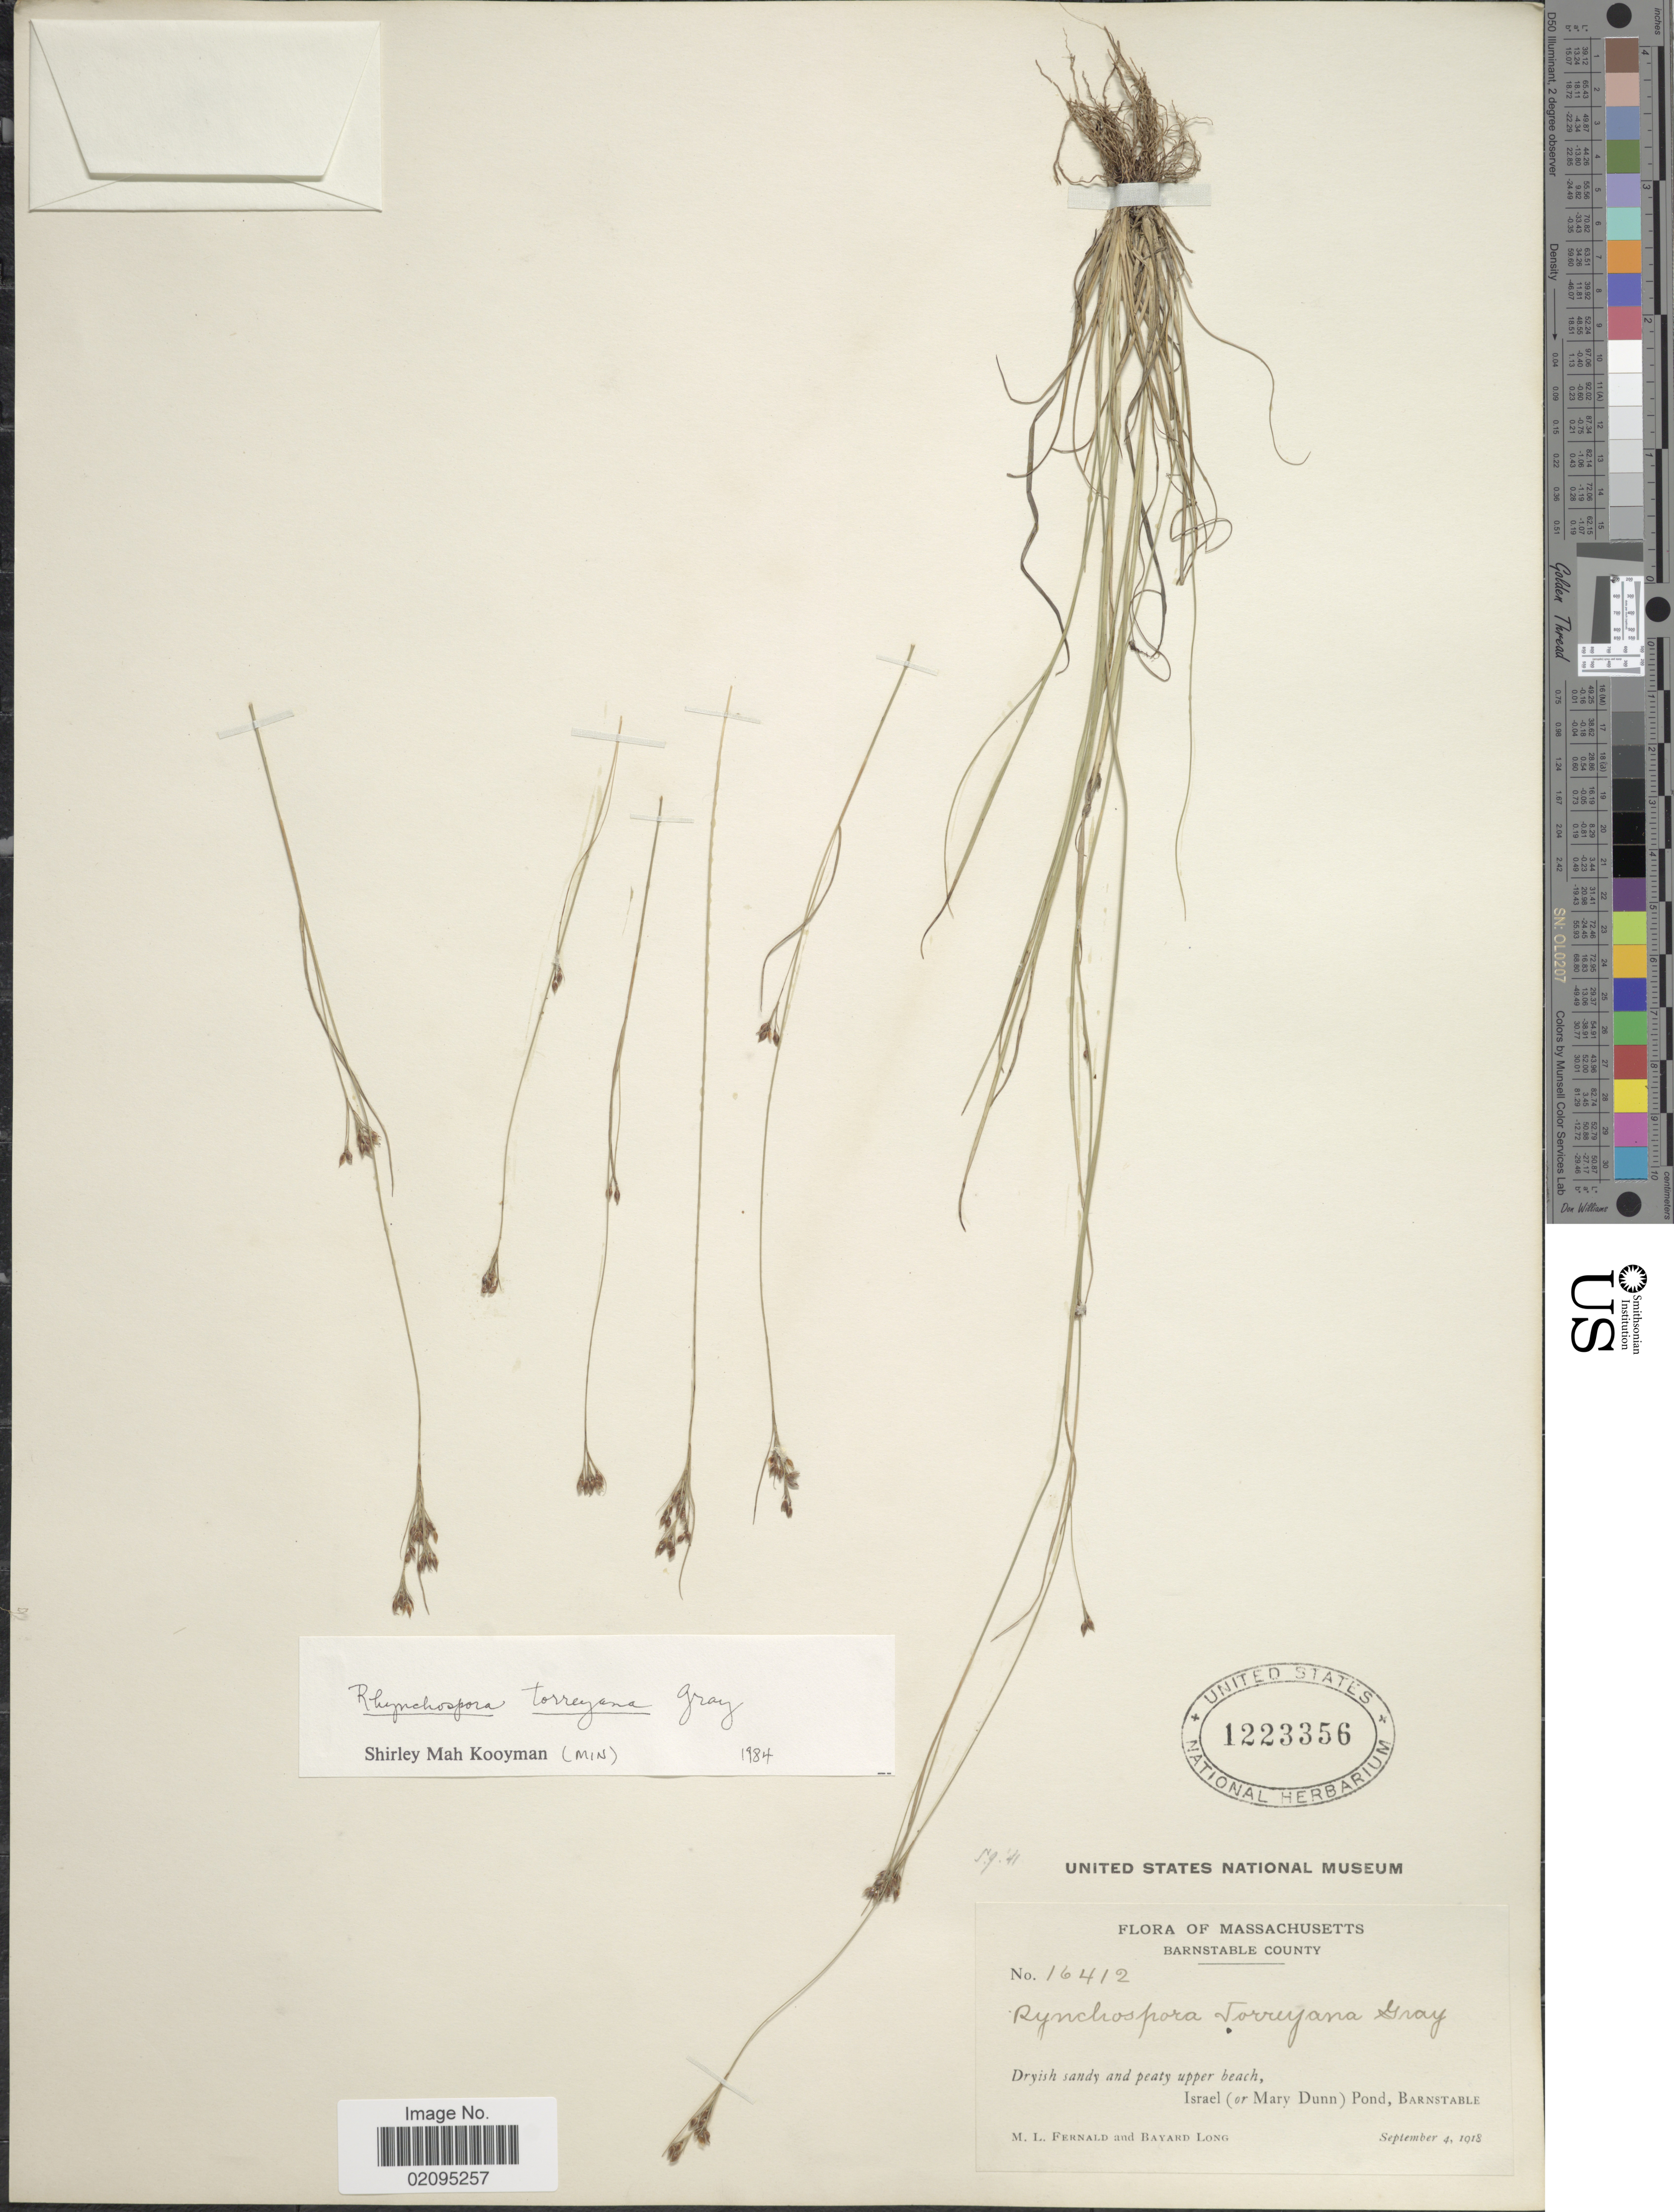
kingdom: Plantae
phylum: Tracheophyta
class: Liliopsida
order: Poales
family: Cyperaceae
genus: Rhynchospora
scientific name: Rhynchospora torreyana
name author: A. Gray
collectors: M. L. Fernald & B. Long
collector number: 16412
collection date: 1918-09-04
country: United States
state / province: Massachusetts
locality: Barnstable County, dryish sandy and peaty upper beach, Israel (or Mary Dunn) Pond, Barnstable.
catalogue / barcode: US 1223356